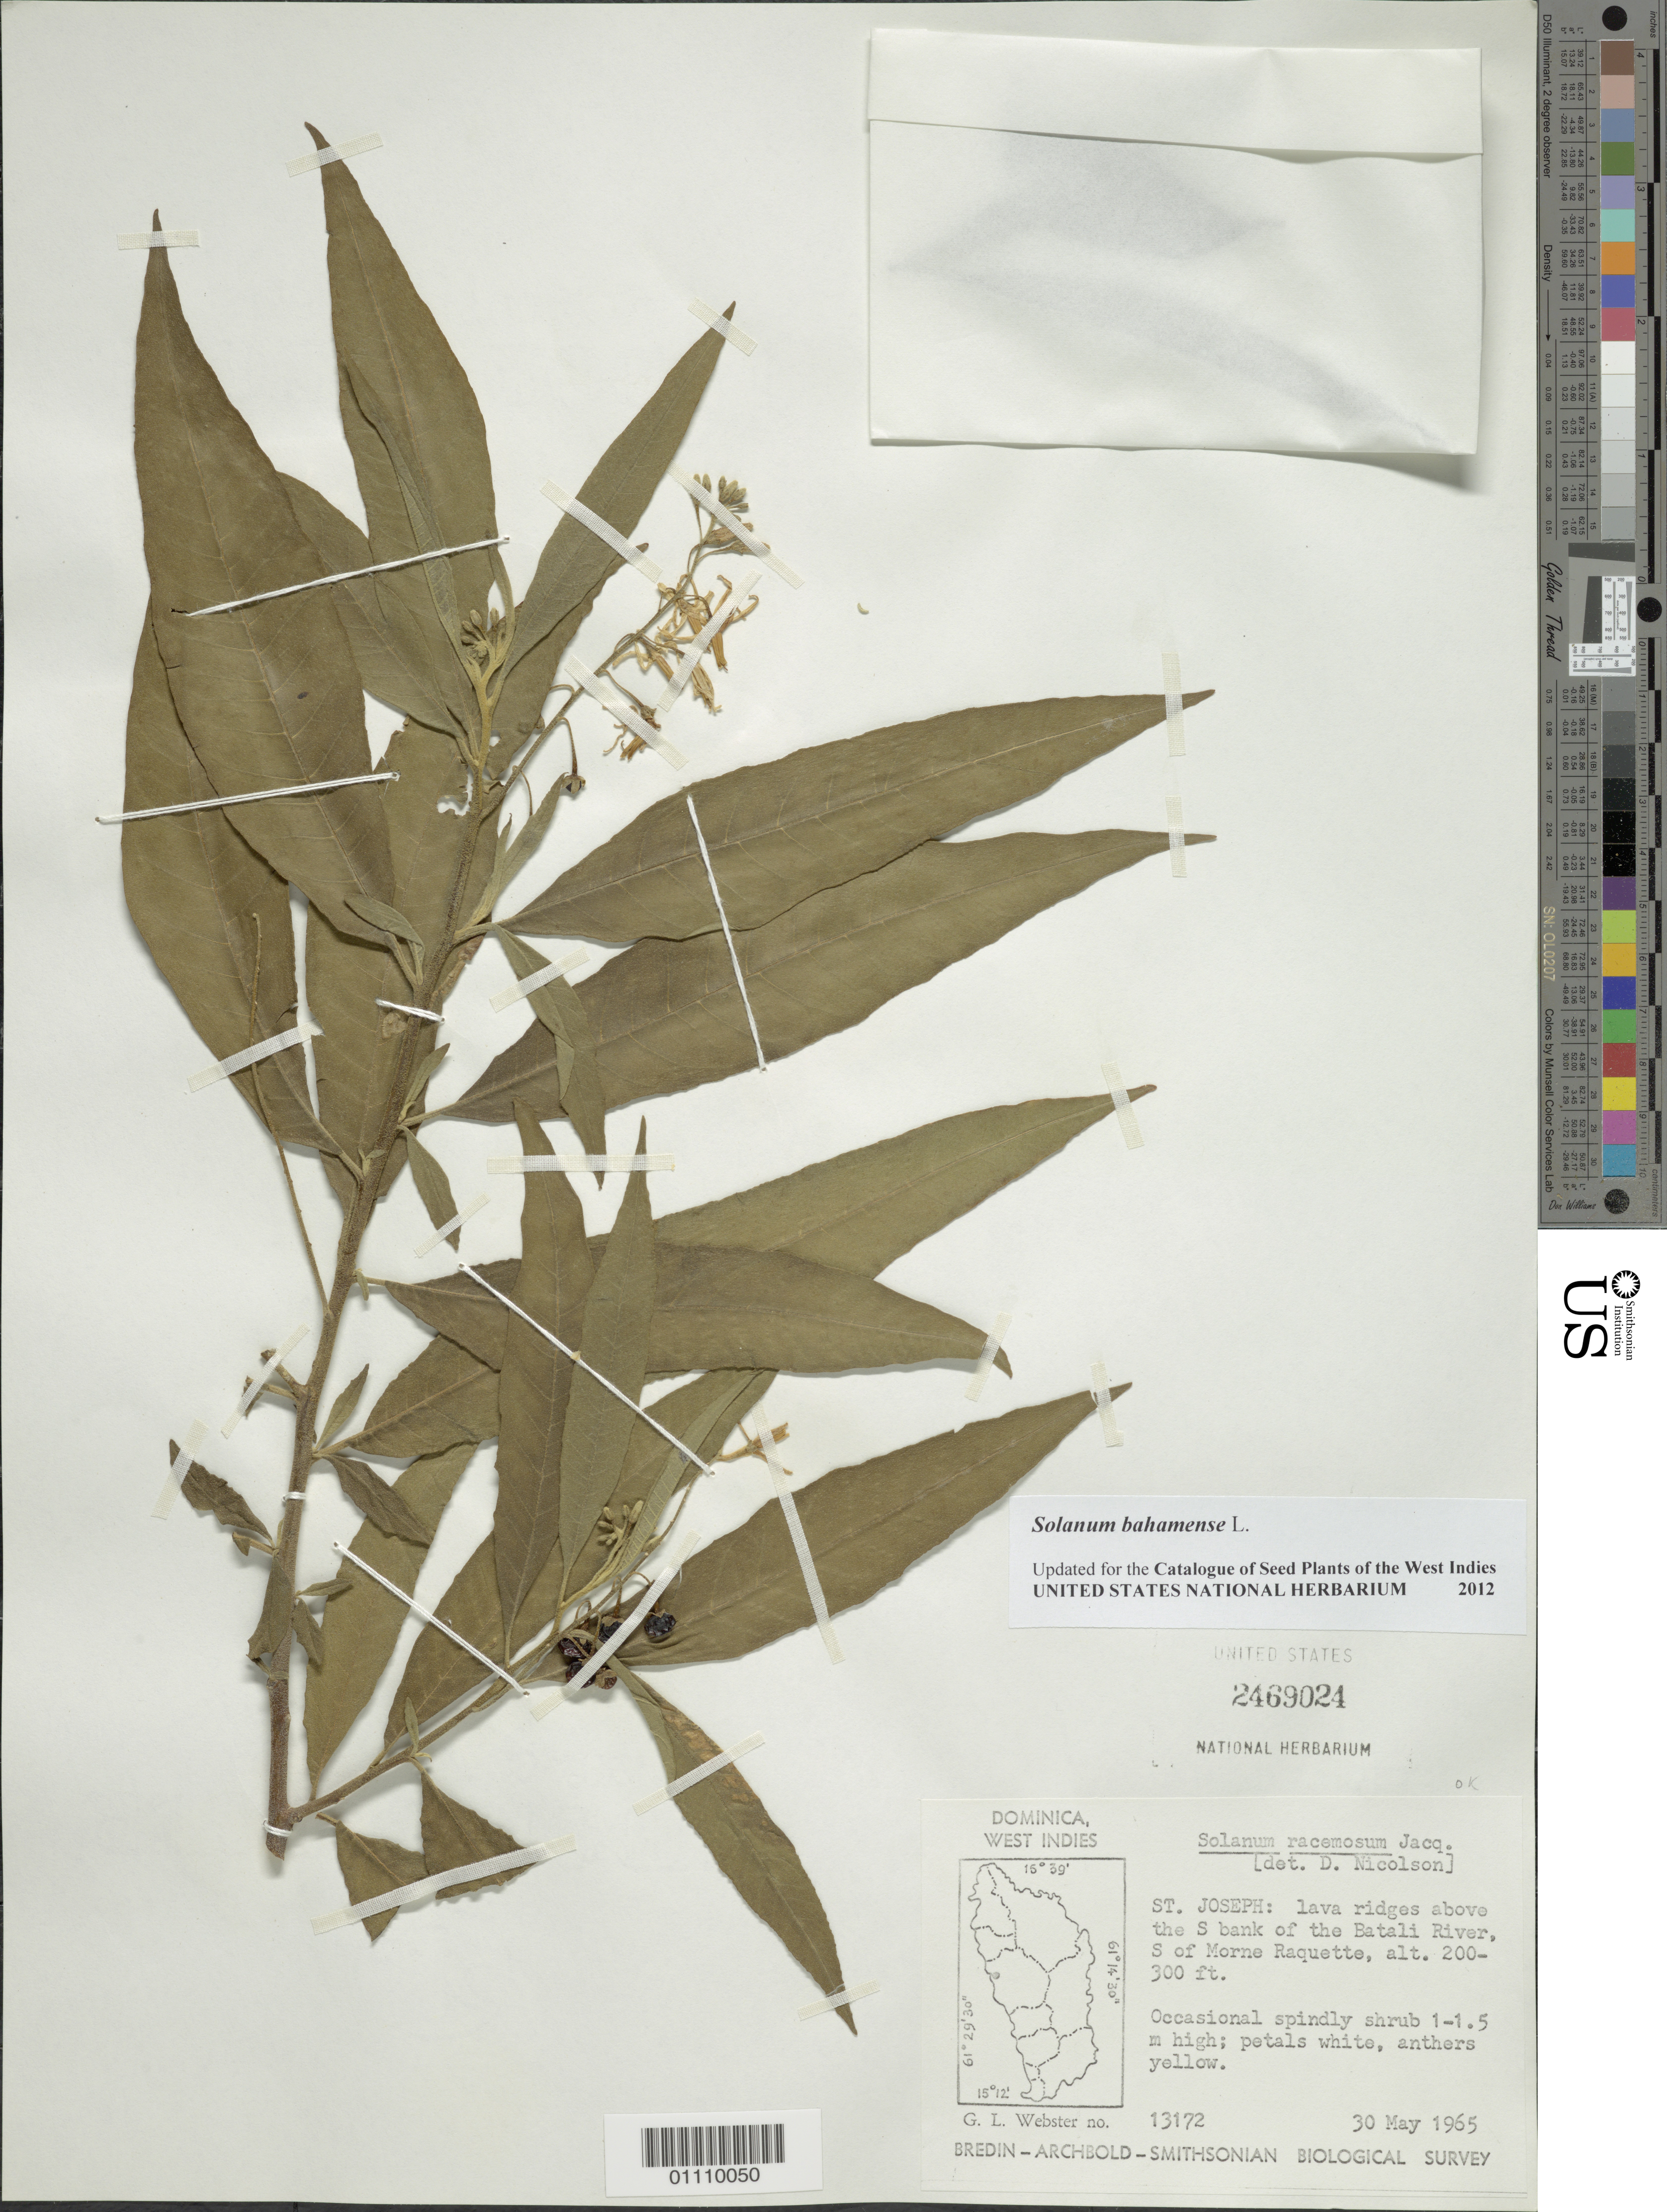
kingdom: Plantae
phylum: Tracheophyta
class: Magnoliopsida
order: Solanales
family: Solanaceae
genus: Solanum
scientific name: Solanum bahamense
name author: L.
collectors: G. L. Webster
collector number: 13172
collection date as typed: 30 May 1965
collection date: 1965-05-30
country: Dominica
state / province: St. Joseph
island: Dominica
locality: Batali R., S bank; S of Morne Raquette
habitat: Lava ridges above bank of river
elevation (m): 61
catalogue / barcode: US 2469024